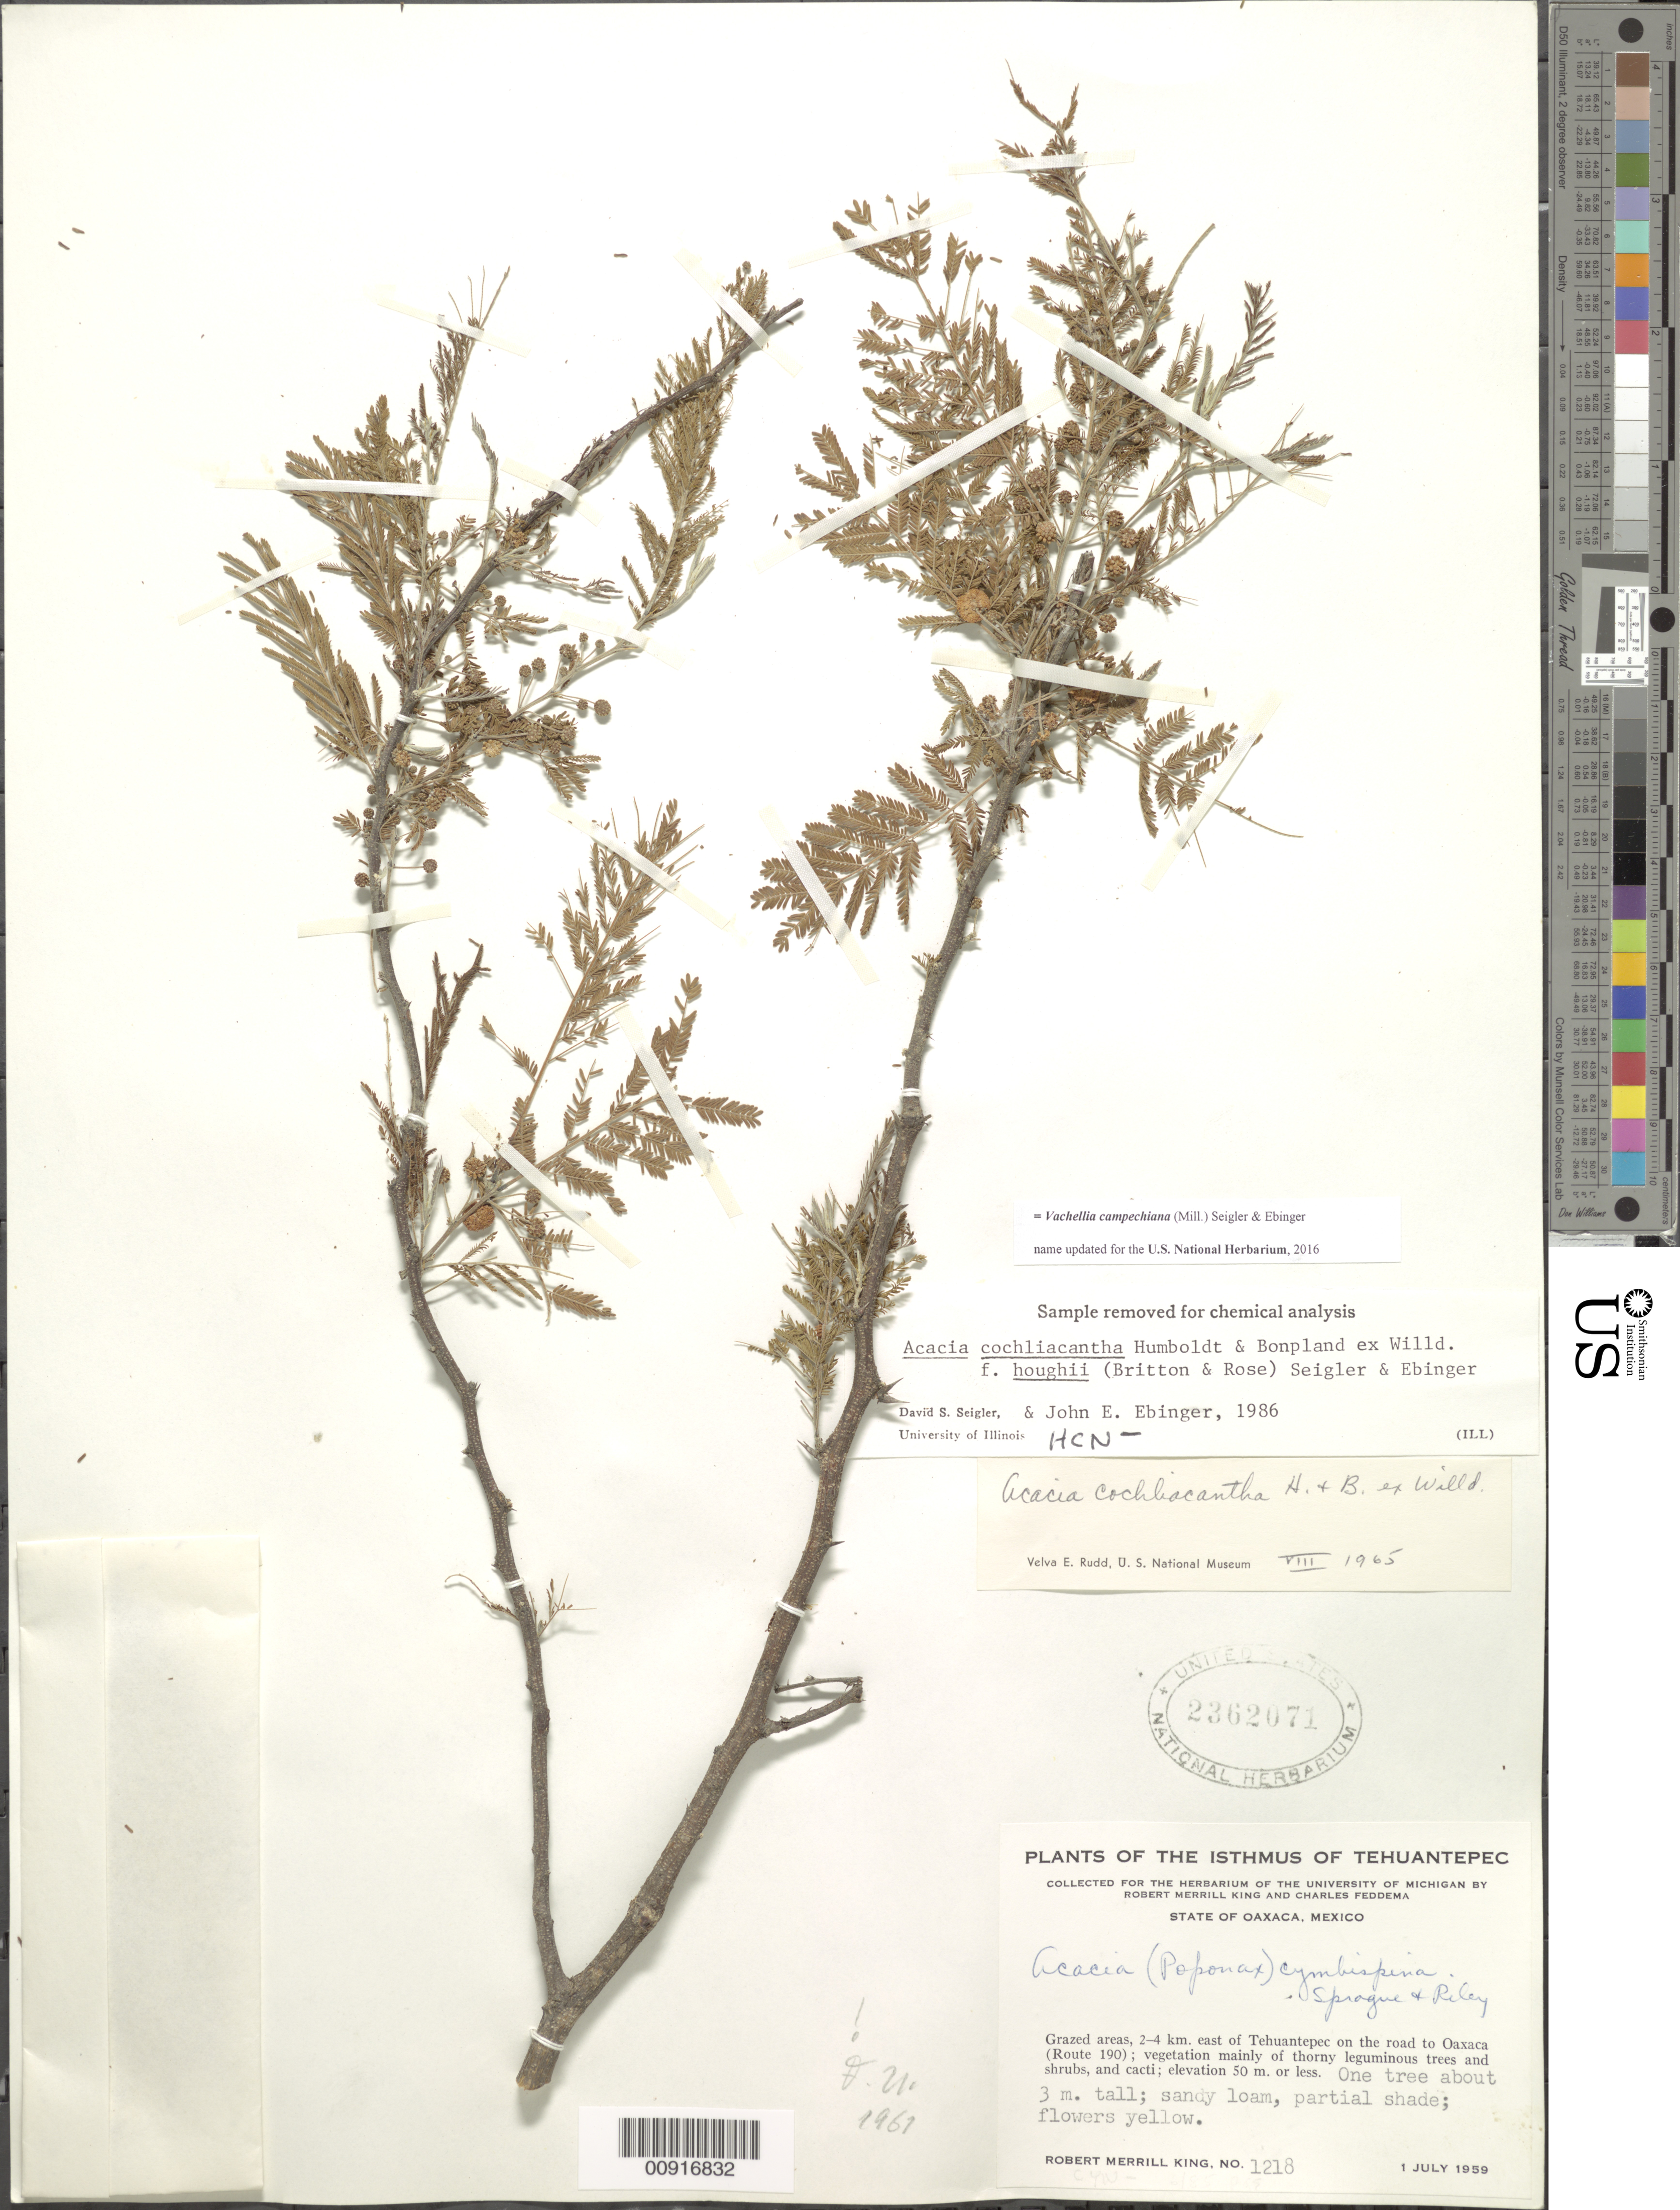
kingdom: Plantae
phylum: Tracheophyta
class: Magnoliopsida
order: Fabales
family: Fabaceae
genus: Vachellia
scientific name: Vachellia campechiana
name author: (Mill.) Seigler & Ebinger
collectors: R. M. King & C. Feddema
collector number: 1218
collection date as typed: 01 Jul 1959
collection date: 1959-07-01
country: Mexico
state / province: Oaxaca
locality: Grazed areas 2-4 km. east of Tehuantepec on the road to oaxaca (Route 190).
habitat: Sandy loam, partial shade. Grazed areas. Vegetation mainly of thorny leguminous trees and shrubs, and cacti.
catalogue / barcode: US 2362071